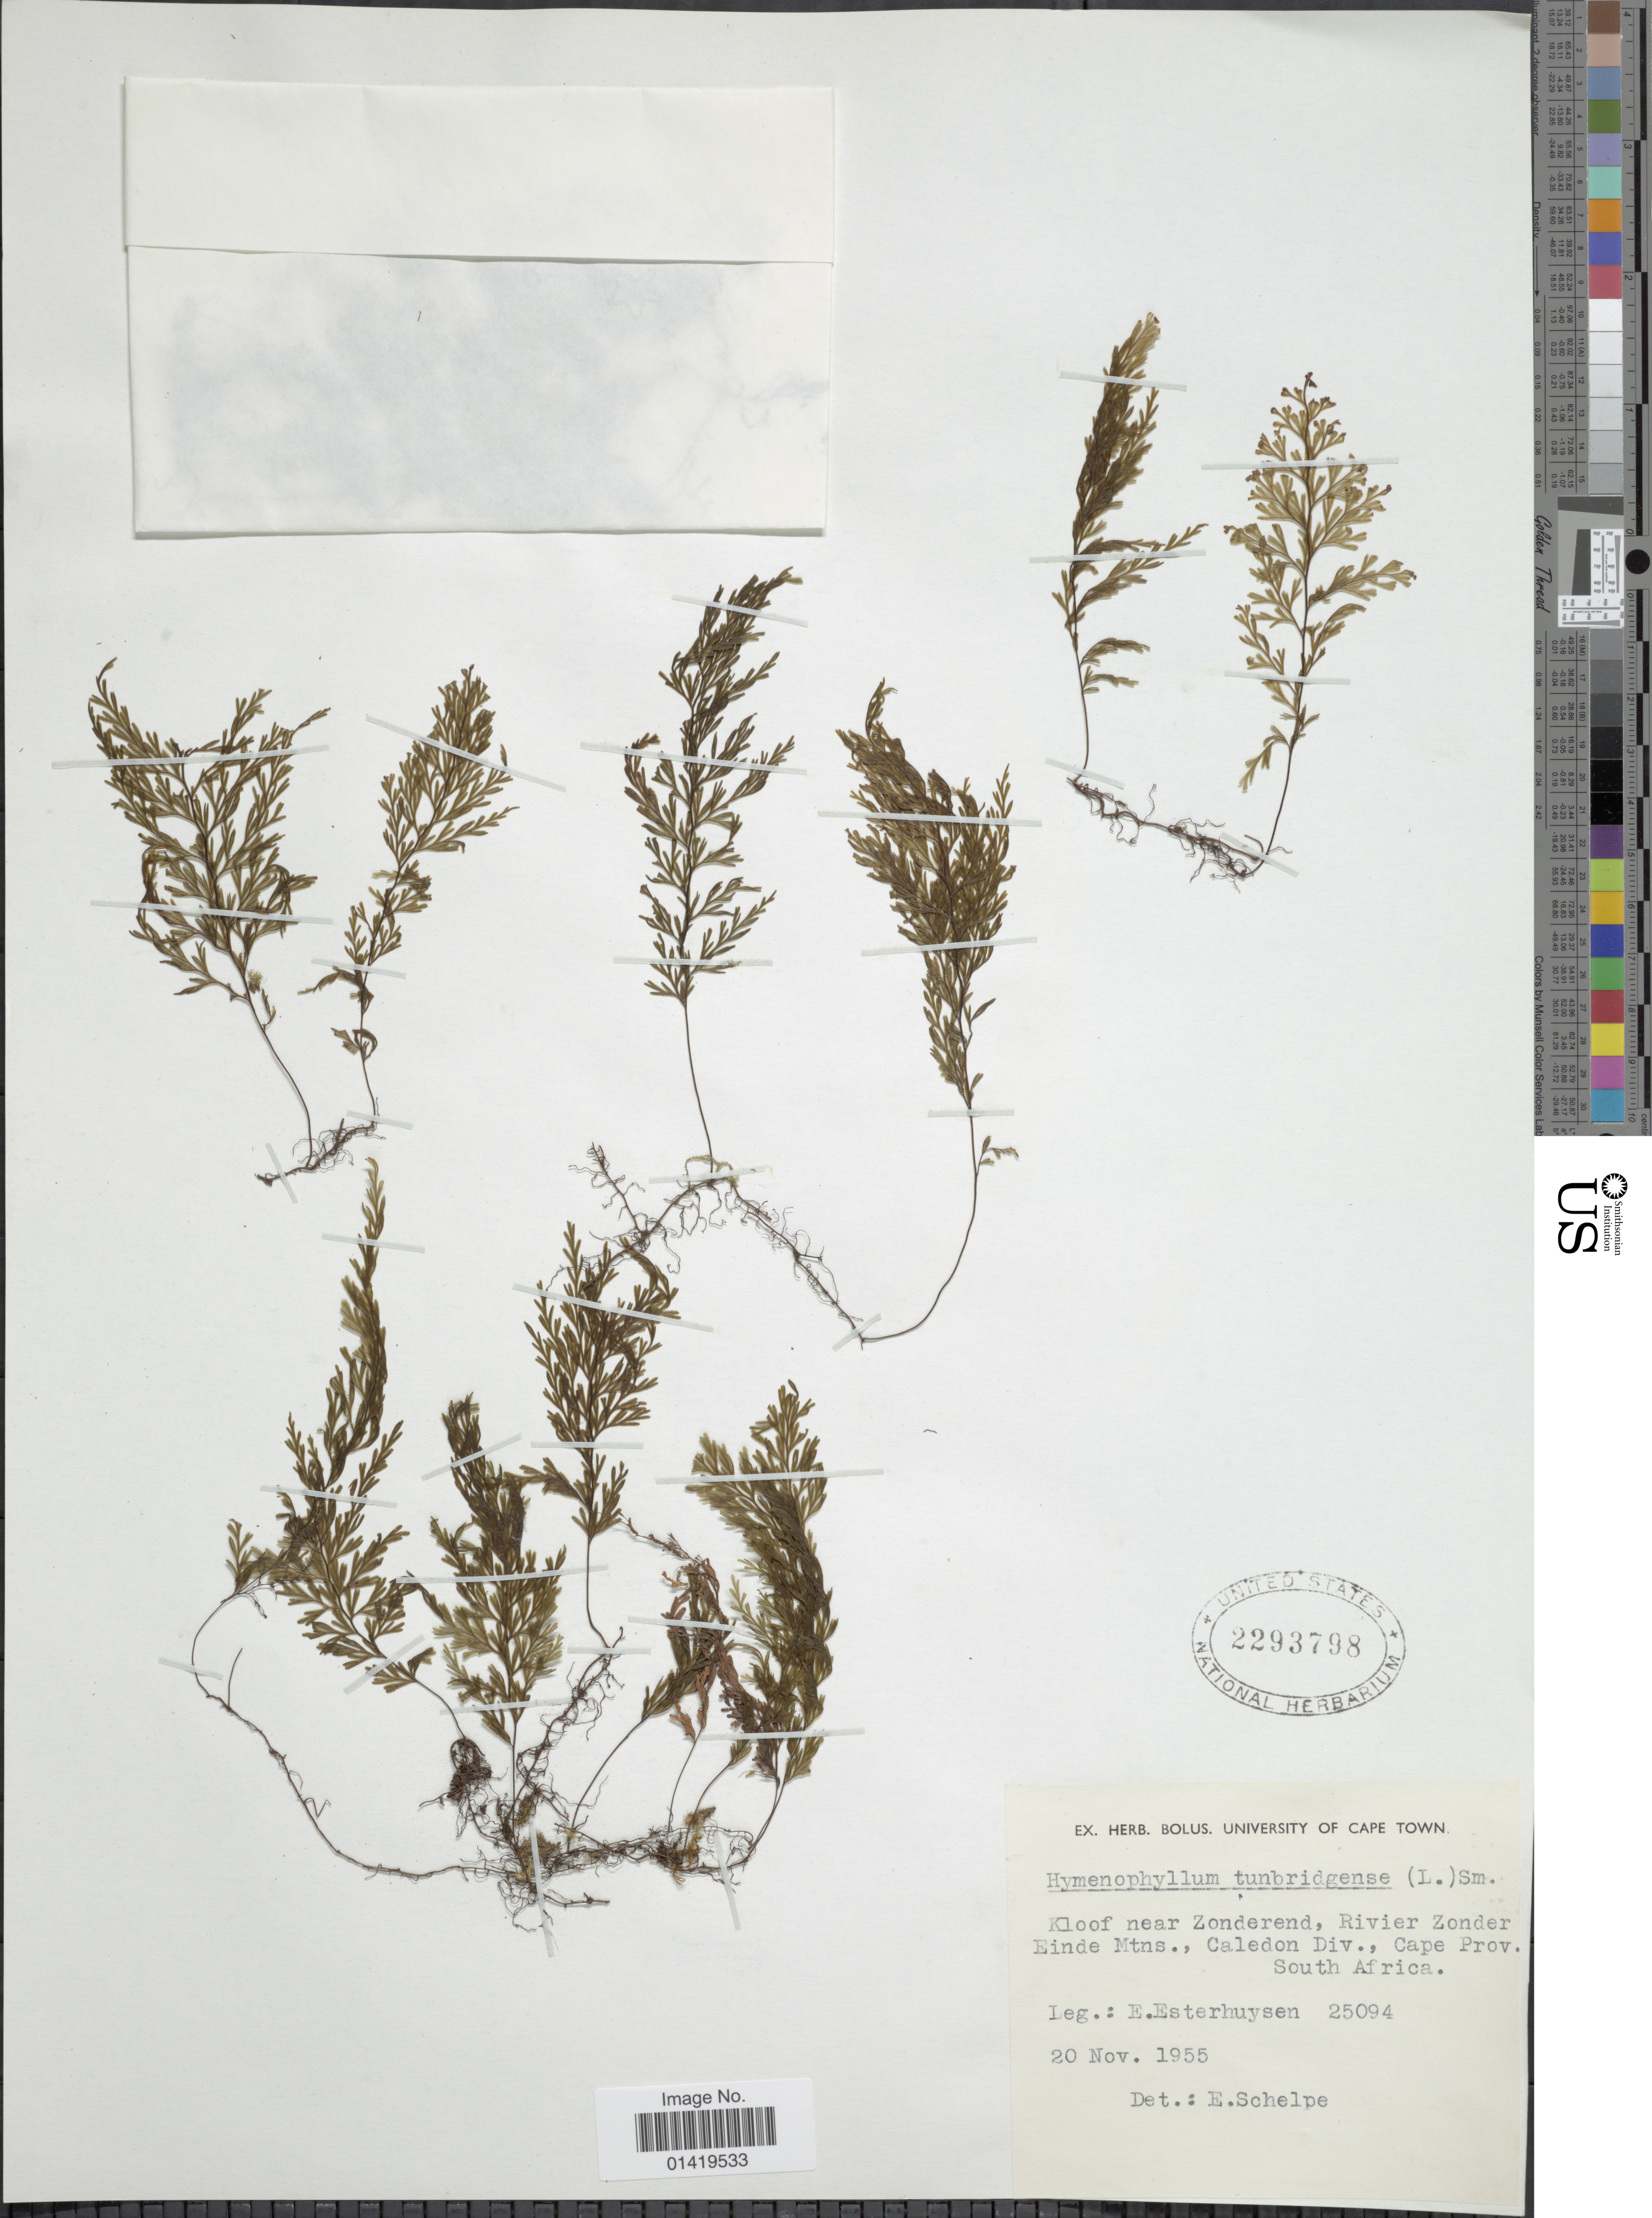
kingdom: Plantae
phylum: Tracheophyta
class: Polypodiopsida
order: Hymenophyllales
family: Hymenophyllaceae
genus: Hymenophyllum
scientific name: Hymenophyllum tunbrigense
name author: (L.) Small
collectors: E. E. Esterhuysen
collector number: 25094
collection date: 1955-11-20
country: South Africa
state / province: Western Cape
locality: Kloof near Zonderend, rivier Zonder Einde Mtns., Caledon Div., Cape prov South Africa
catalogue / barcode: US 2293798